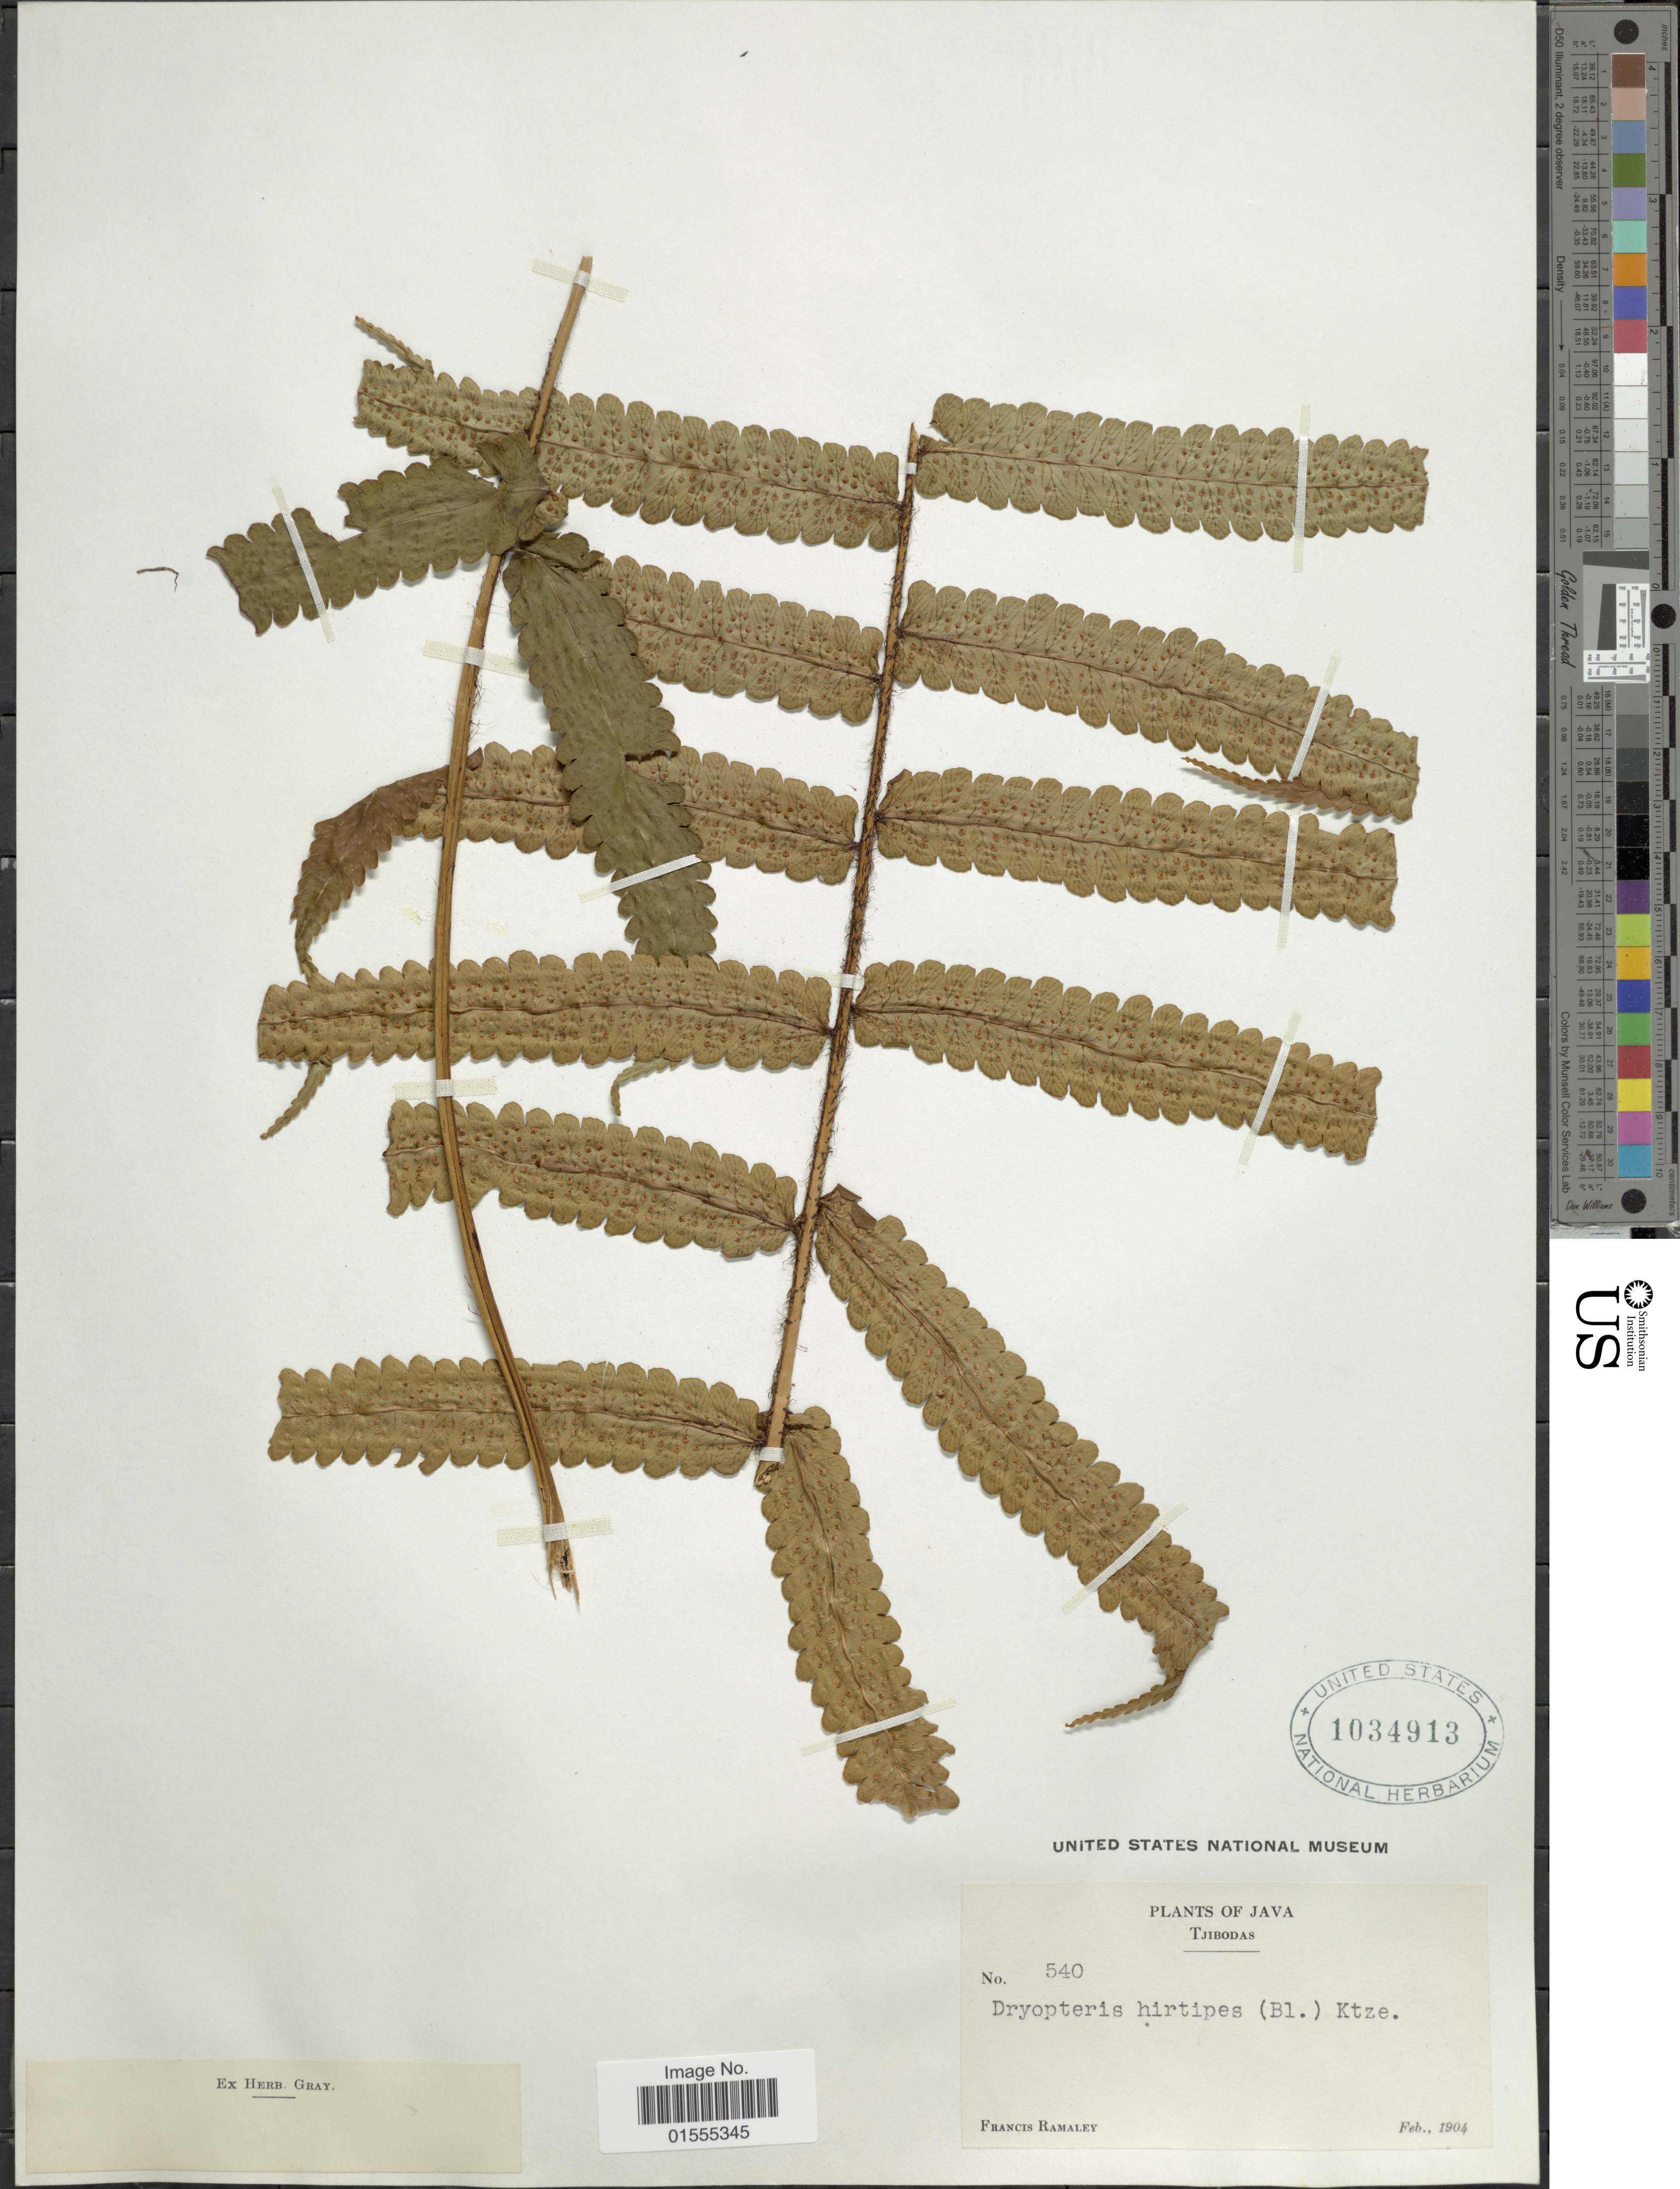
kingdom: Plantae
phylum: Tracheophyta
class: Polypodiopsida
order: Polypodiales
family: Dryopteridaceae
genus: Dryopteris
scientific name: Dryopteris hirtipes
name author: (Blume) Kuntze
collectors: F. Ramaley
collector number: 540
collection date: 1904-02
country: Indonesia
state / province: Java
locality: Tjibodas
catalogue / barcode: US 1034913